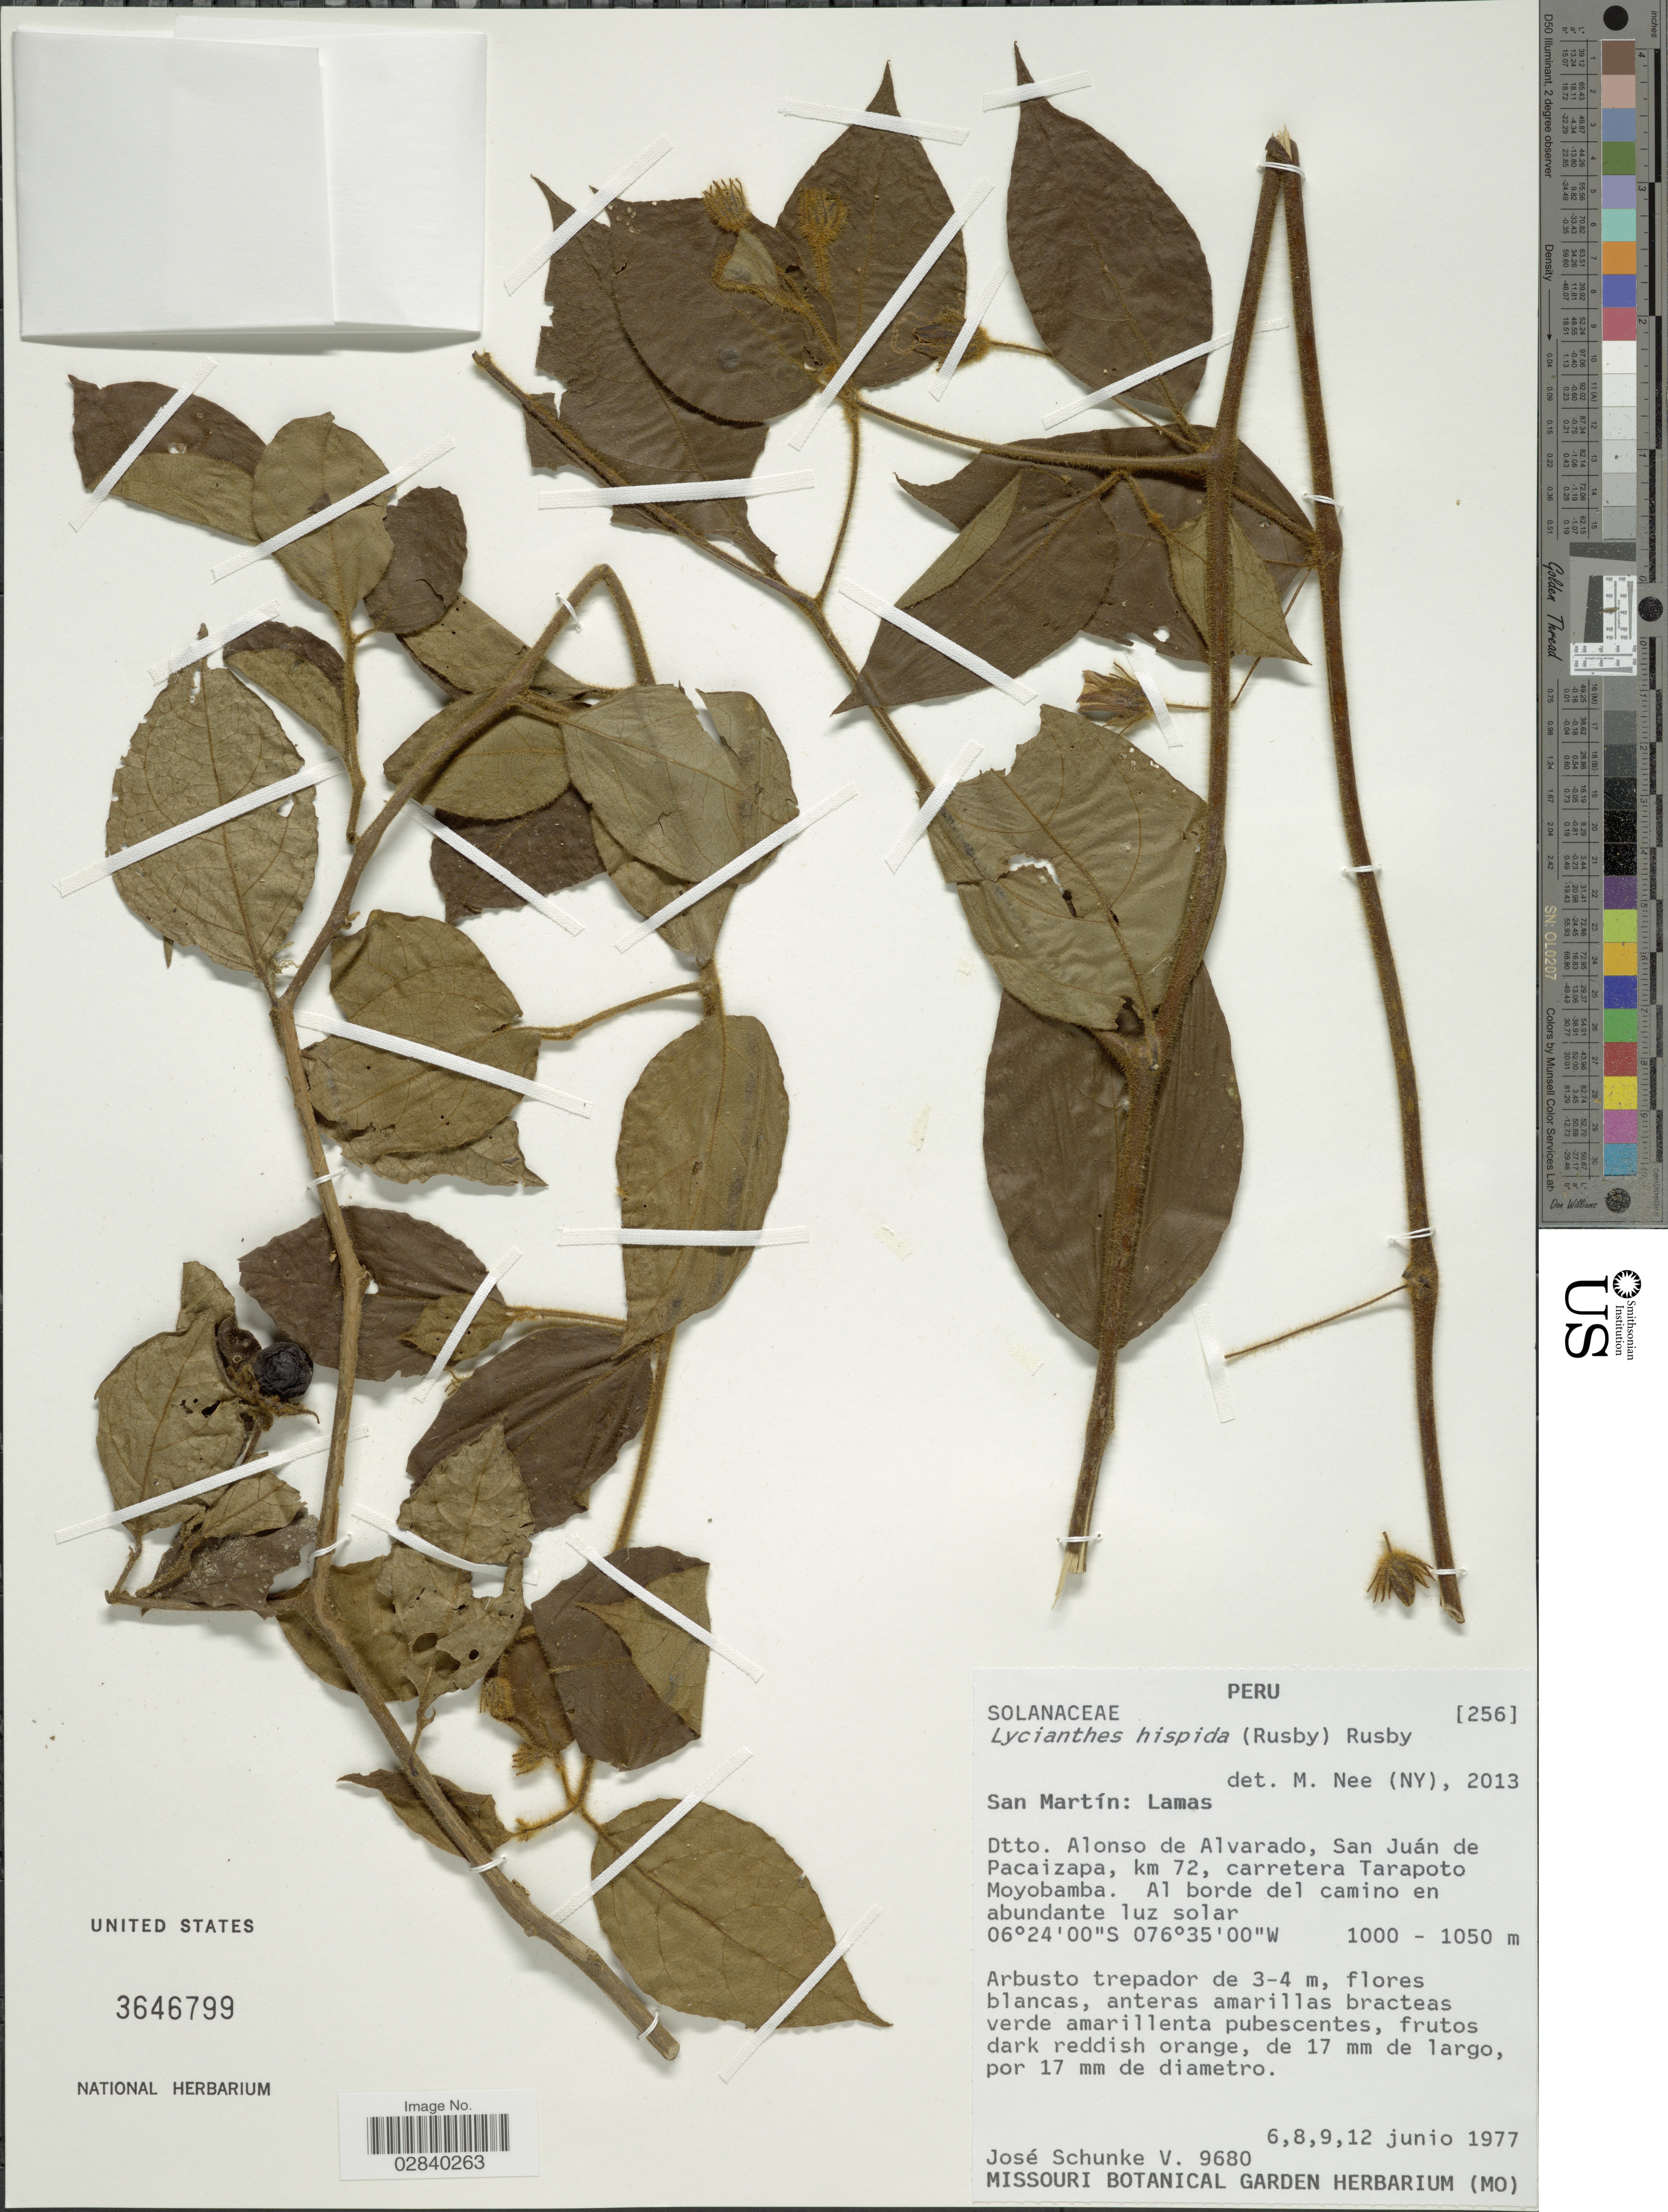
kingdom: Plantae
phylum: Tracheophyta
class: Magnoliopsida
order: Solanales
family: Solanaceae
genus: Lycianthes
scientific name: Lycianthes hispida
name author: (Rusby) Rusby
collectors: J. Schunke Vigo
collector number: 9680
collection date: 1977-06-06/1977-06-12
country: Peru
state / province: San Martín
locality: San Martín: Lamas. Dtto. Alonso de Alvarado, San Juán de Pacaizapa, km 72, carretera Tarapoto Moyobamba.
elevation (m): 1000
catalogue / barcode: US 3646799